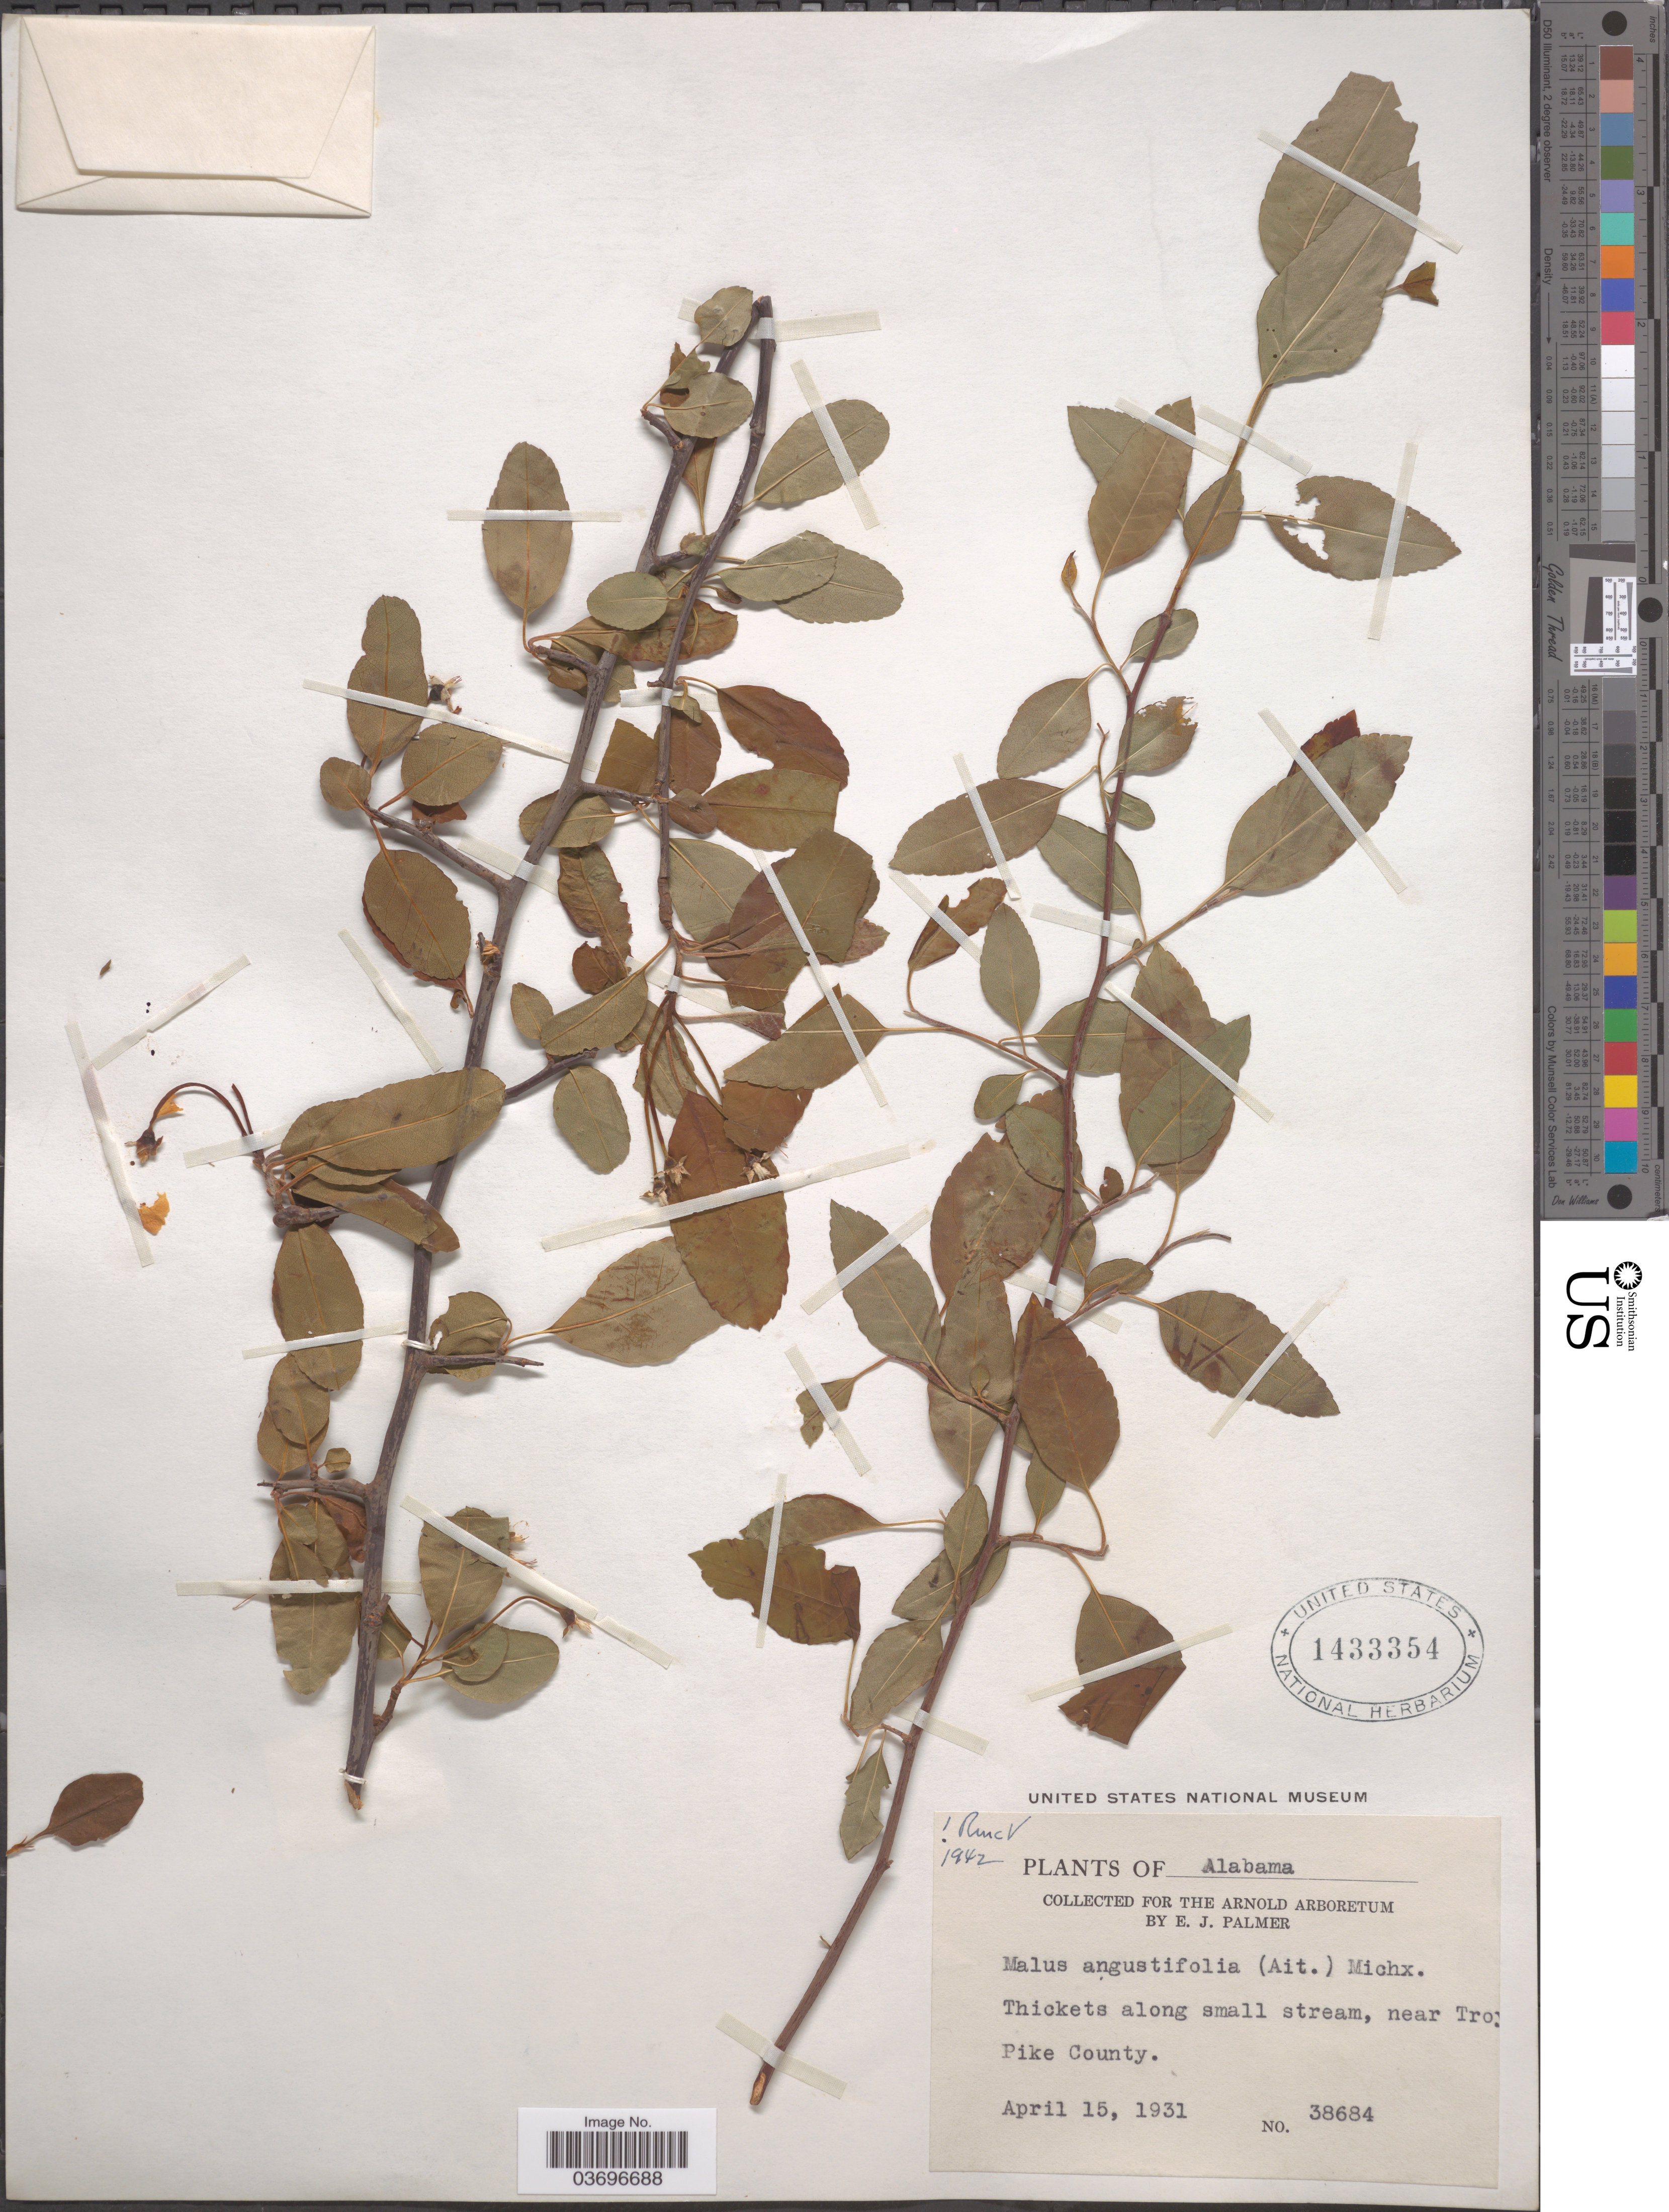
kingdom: Plantae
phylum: Tracheophyta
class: Magnoliopsida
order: Rosales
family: Rosaceae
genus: Malus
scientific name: Malus angustifolia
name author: (Aiton) Michx.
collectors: E. J. Palmer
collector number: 38684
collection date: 1931-04-15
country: United States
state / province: Alabama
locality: Thickets along small stream, near Troy Pike County.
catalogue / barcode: US 1433354